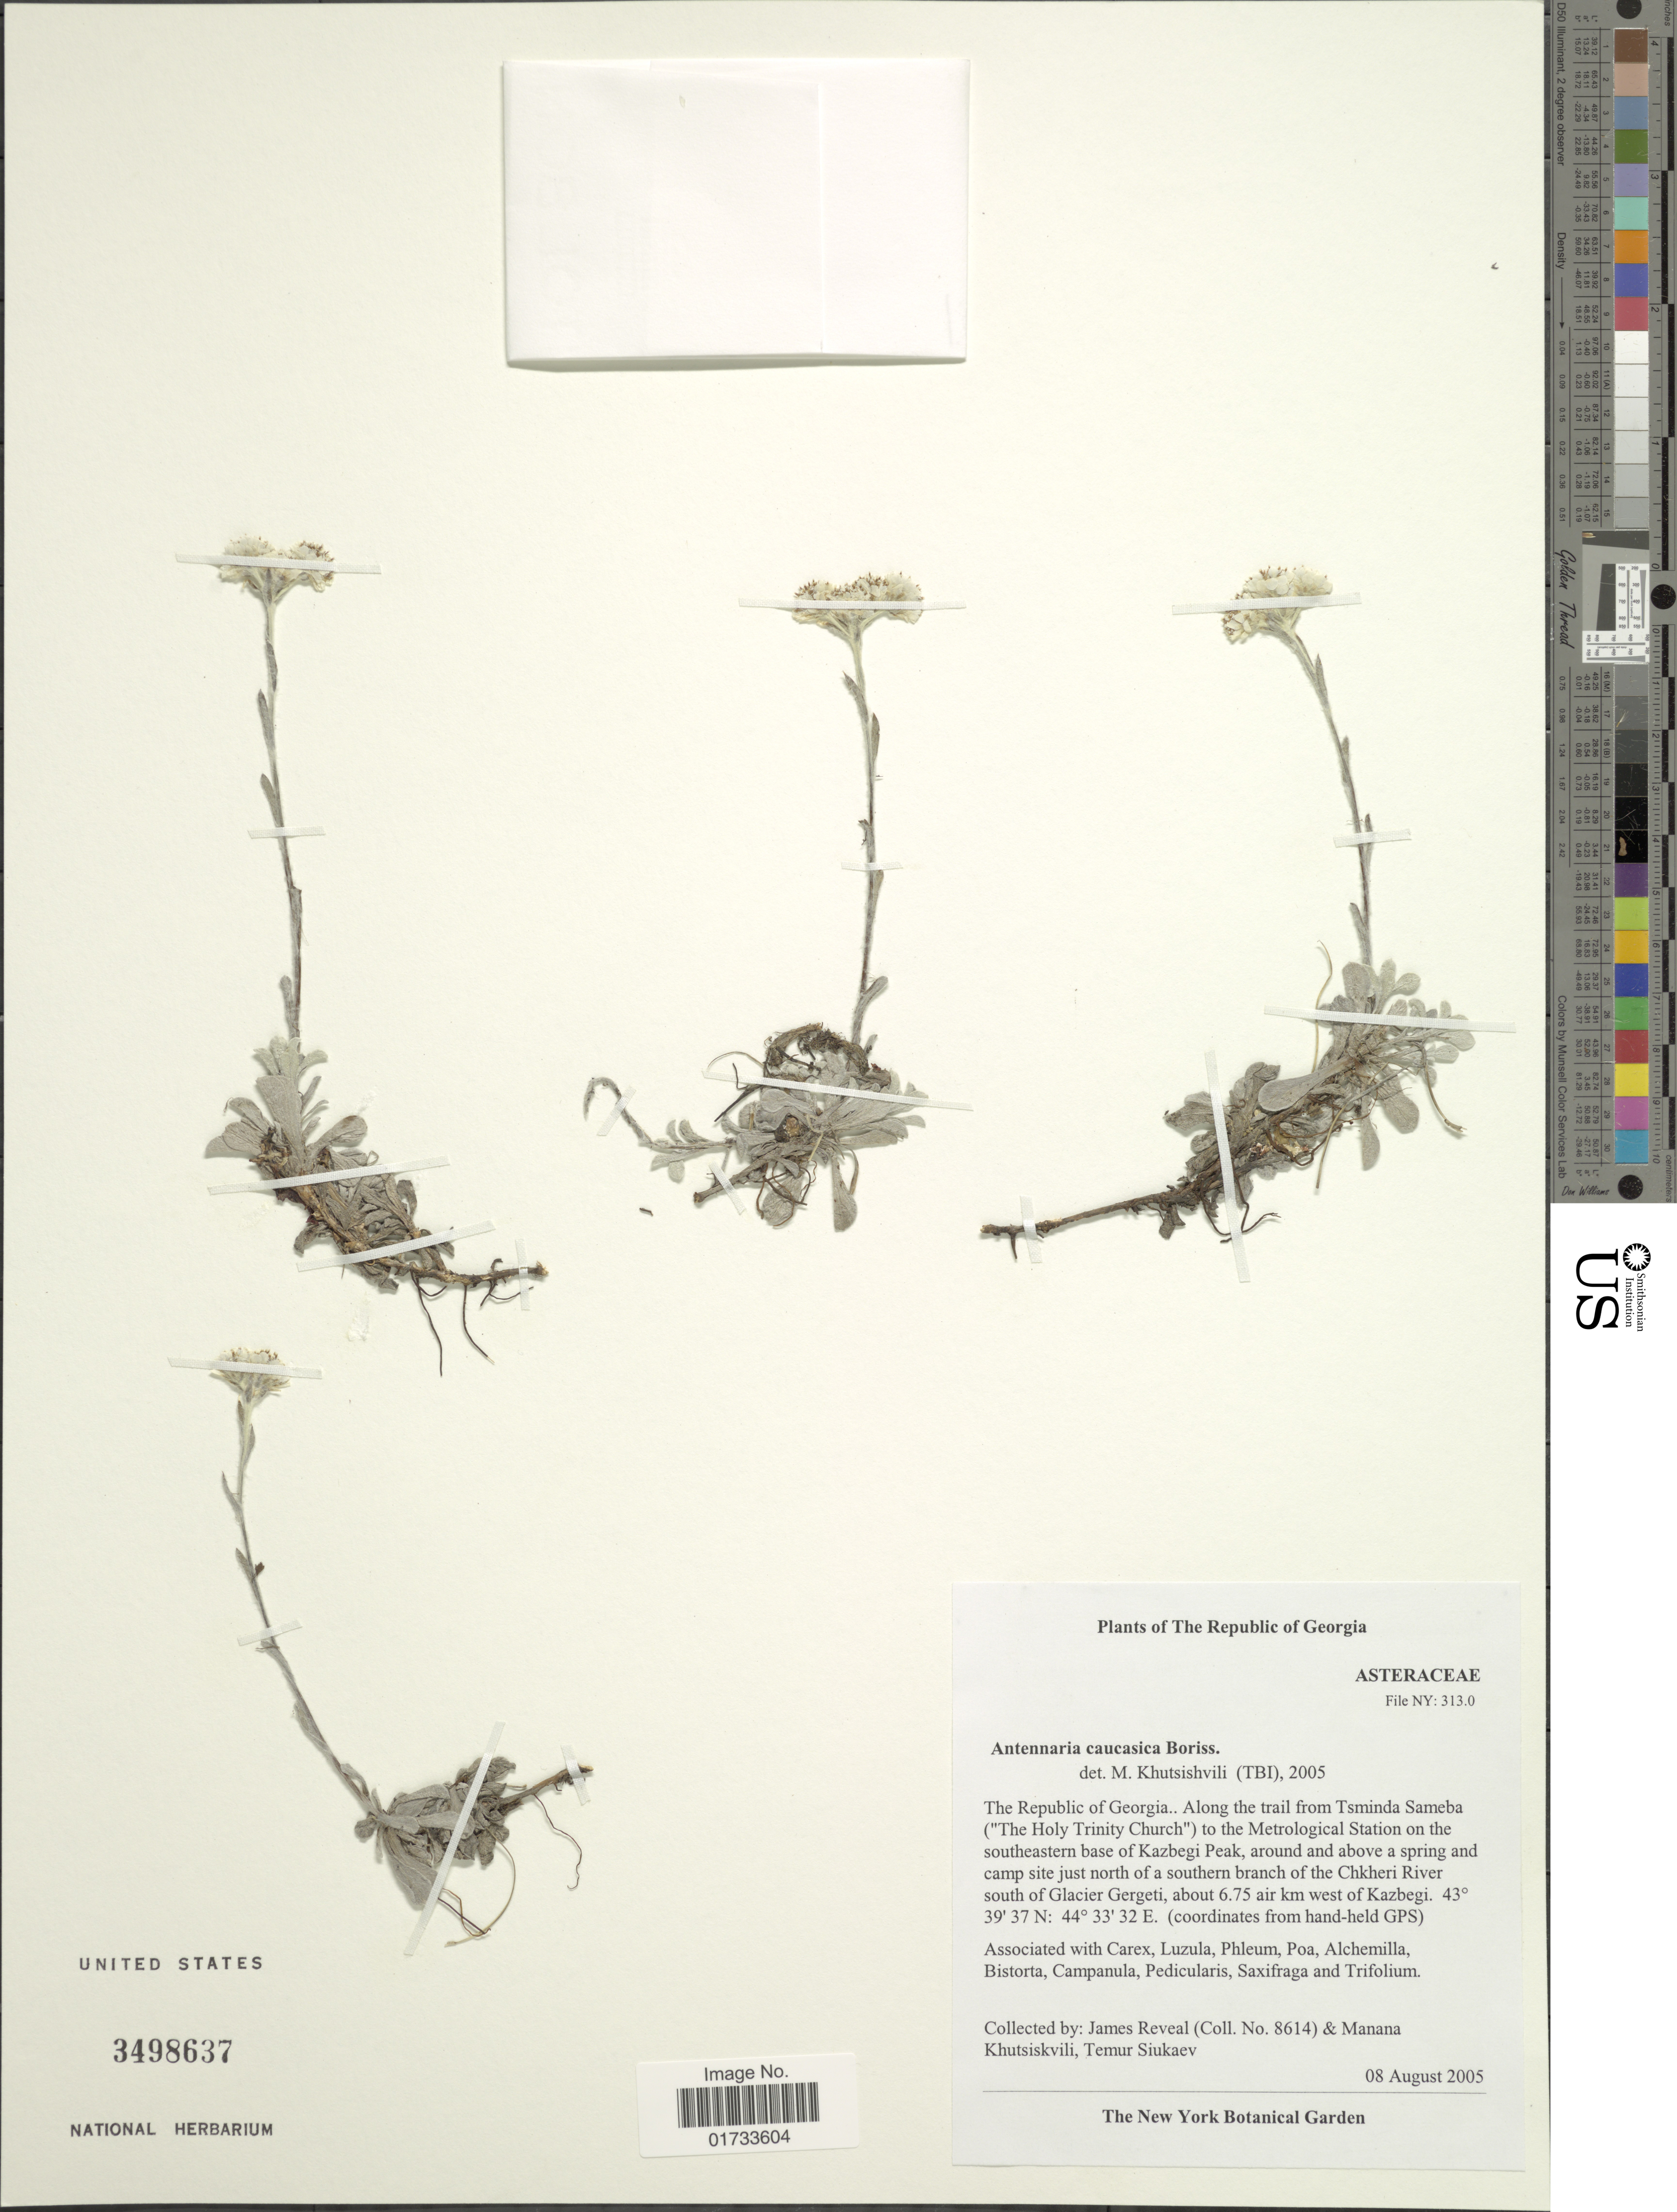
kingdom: Plantae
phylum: Tracheophyta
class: Magnoliopsida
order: Asterales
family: Asteraceae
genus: Antennaria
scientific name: Antennaria caucasica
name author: Boriss.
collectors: J. Reveal, M. Khutsiskvili & T. Siukaev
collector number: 8614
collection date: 2005-08-08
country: Georgia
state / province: Kazbergi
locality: The republic of Georgia, along the trail from Tsminda Sameba ("The Holy Trinity Church") to the Metrological Station on the southeastern base of Kazbegi Peak, around and above a spring and camp site just north of a southern branch of the Chkheri River south of Glacier Gergeti, about 6.75 air km west of Kazbegi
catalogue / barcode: US 3498637